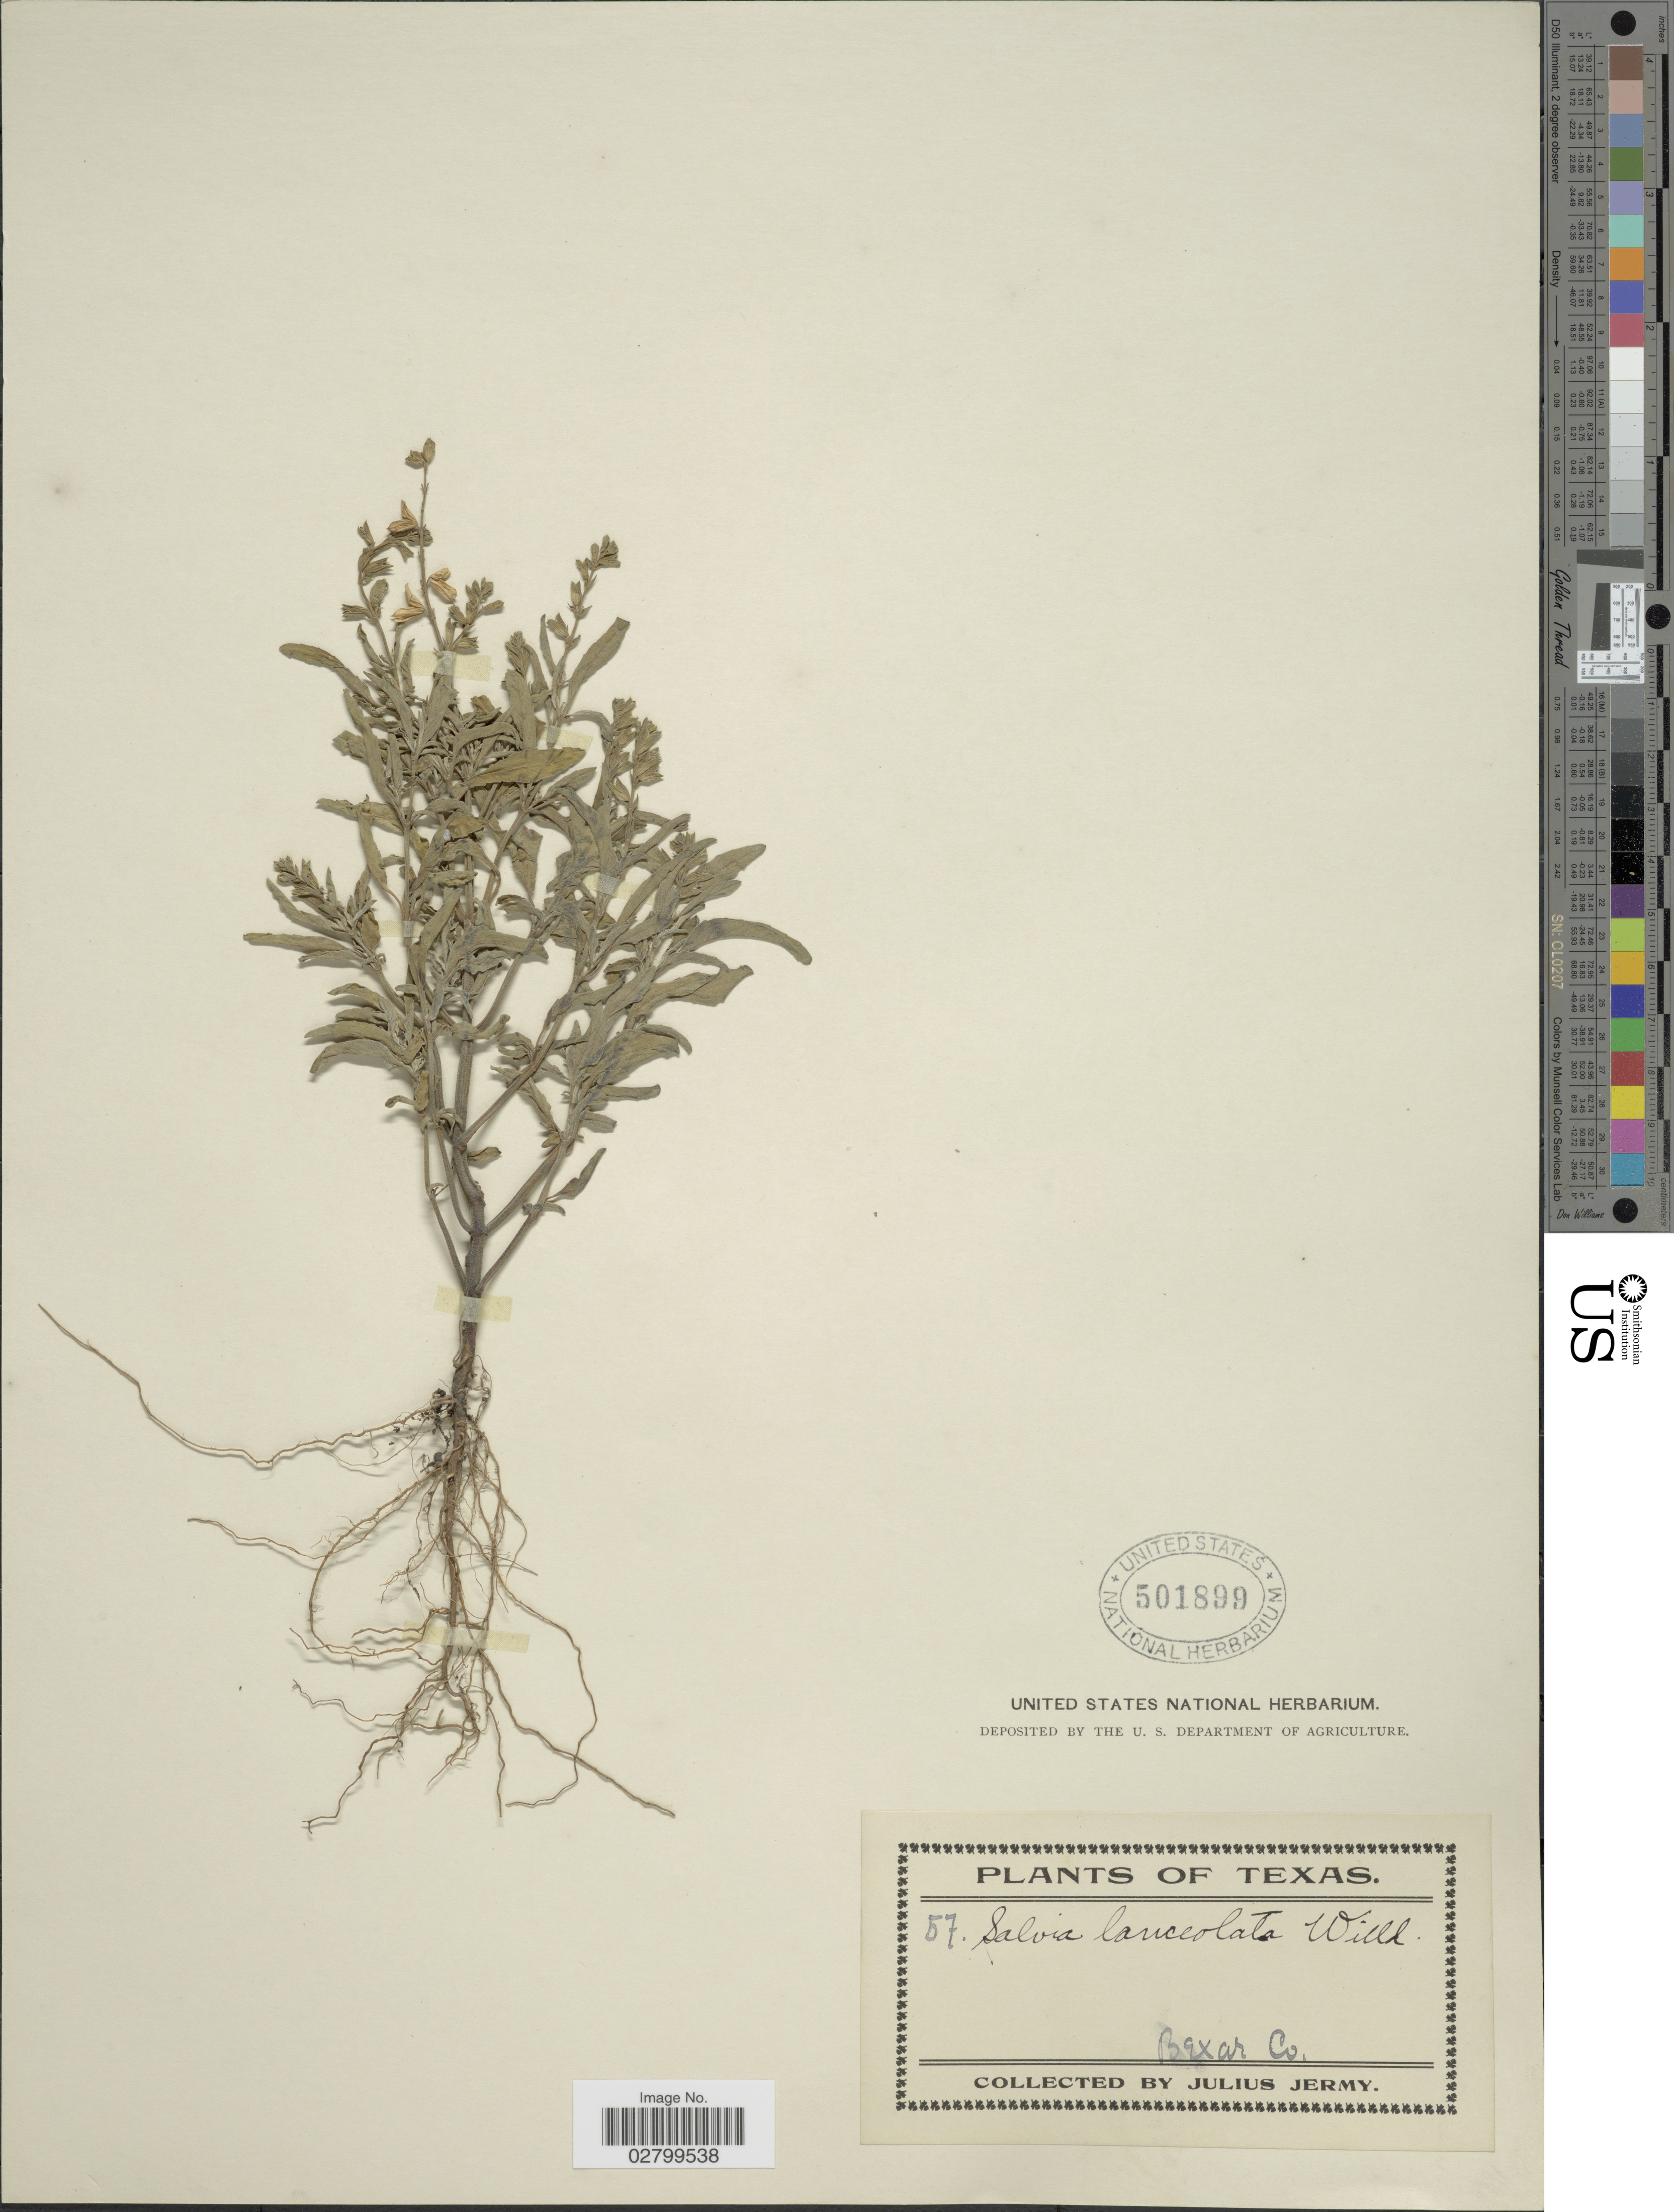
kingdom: Plantae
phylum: Tracheophyta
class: Magnoliopsida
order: Lamiales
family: Lamiaceae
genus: Salvia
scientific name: Salvia lanceolata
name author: Brouss.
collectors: J. Jermy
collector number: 57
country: United States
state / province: Texas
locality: Bexar Co.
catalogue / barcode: US 501899